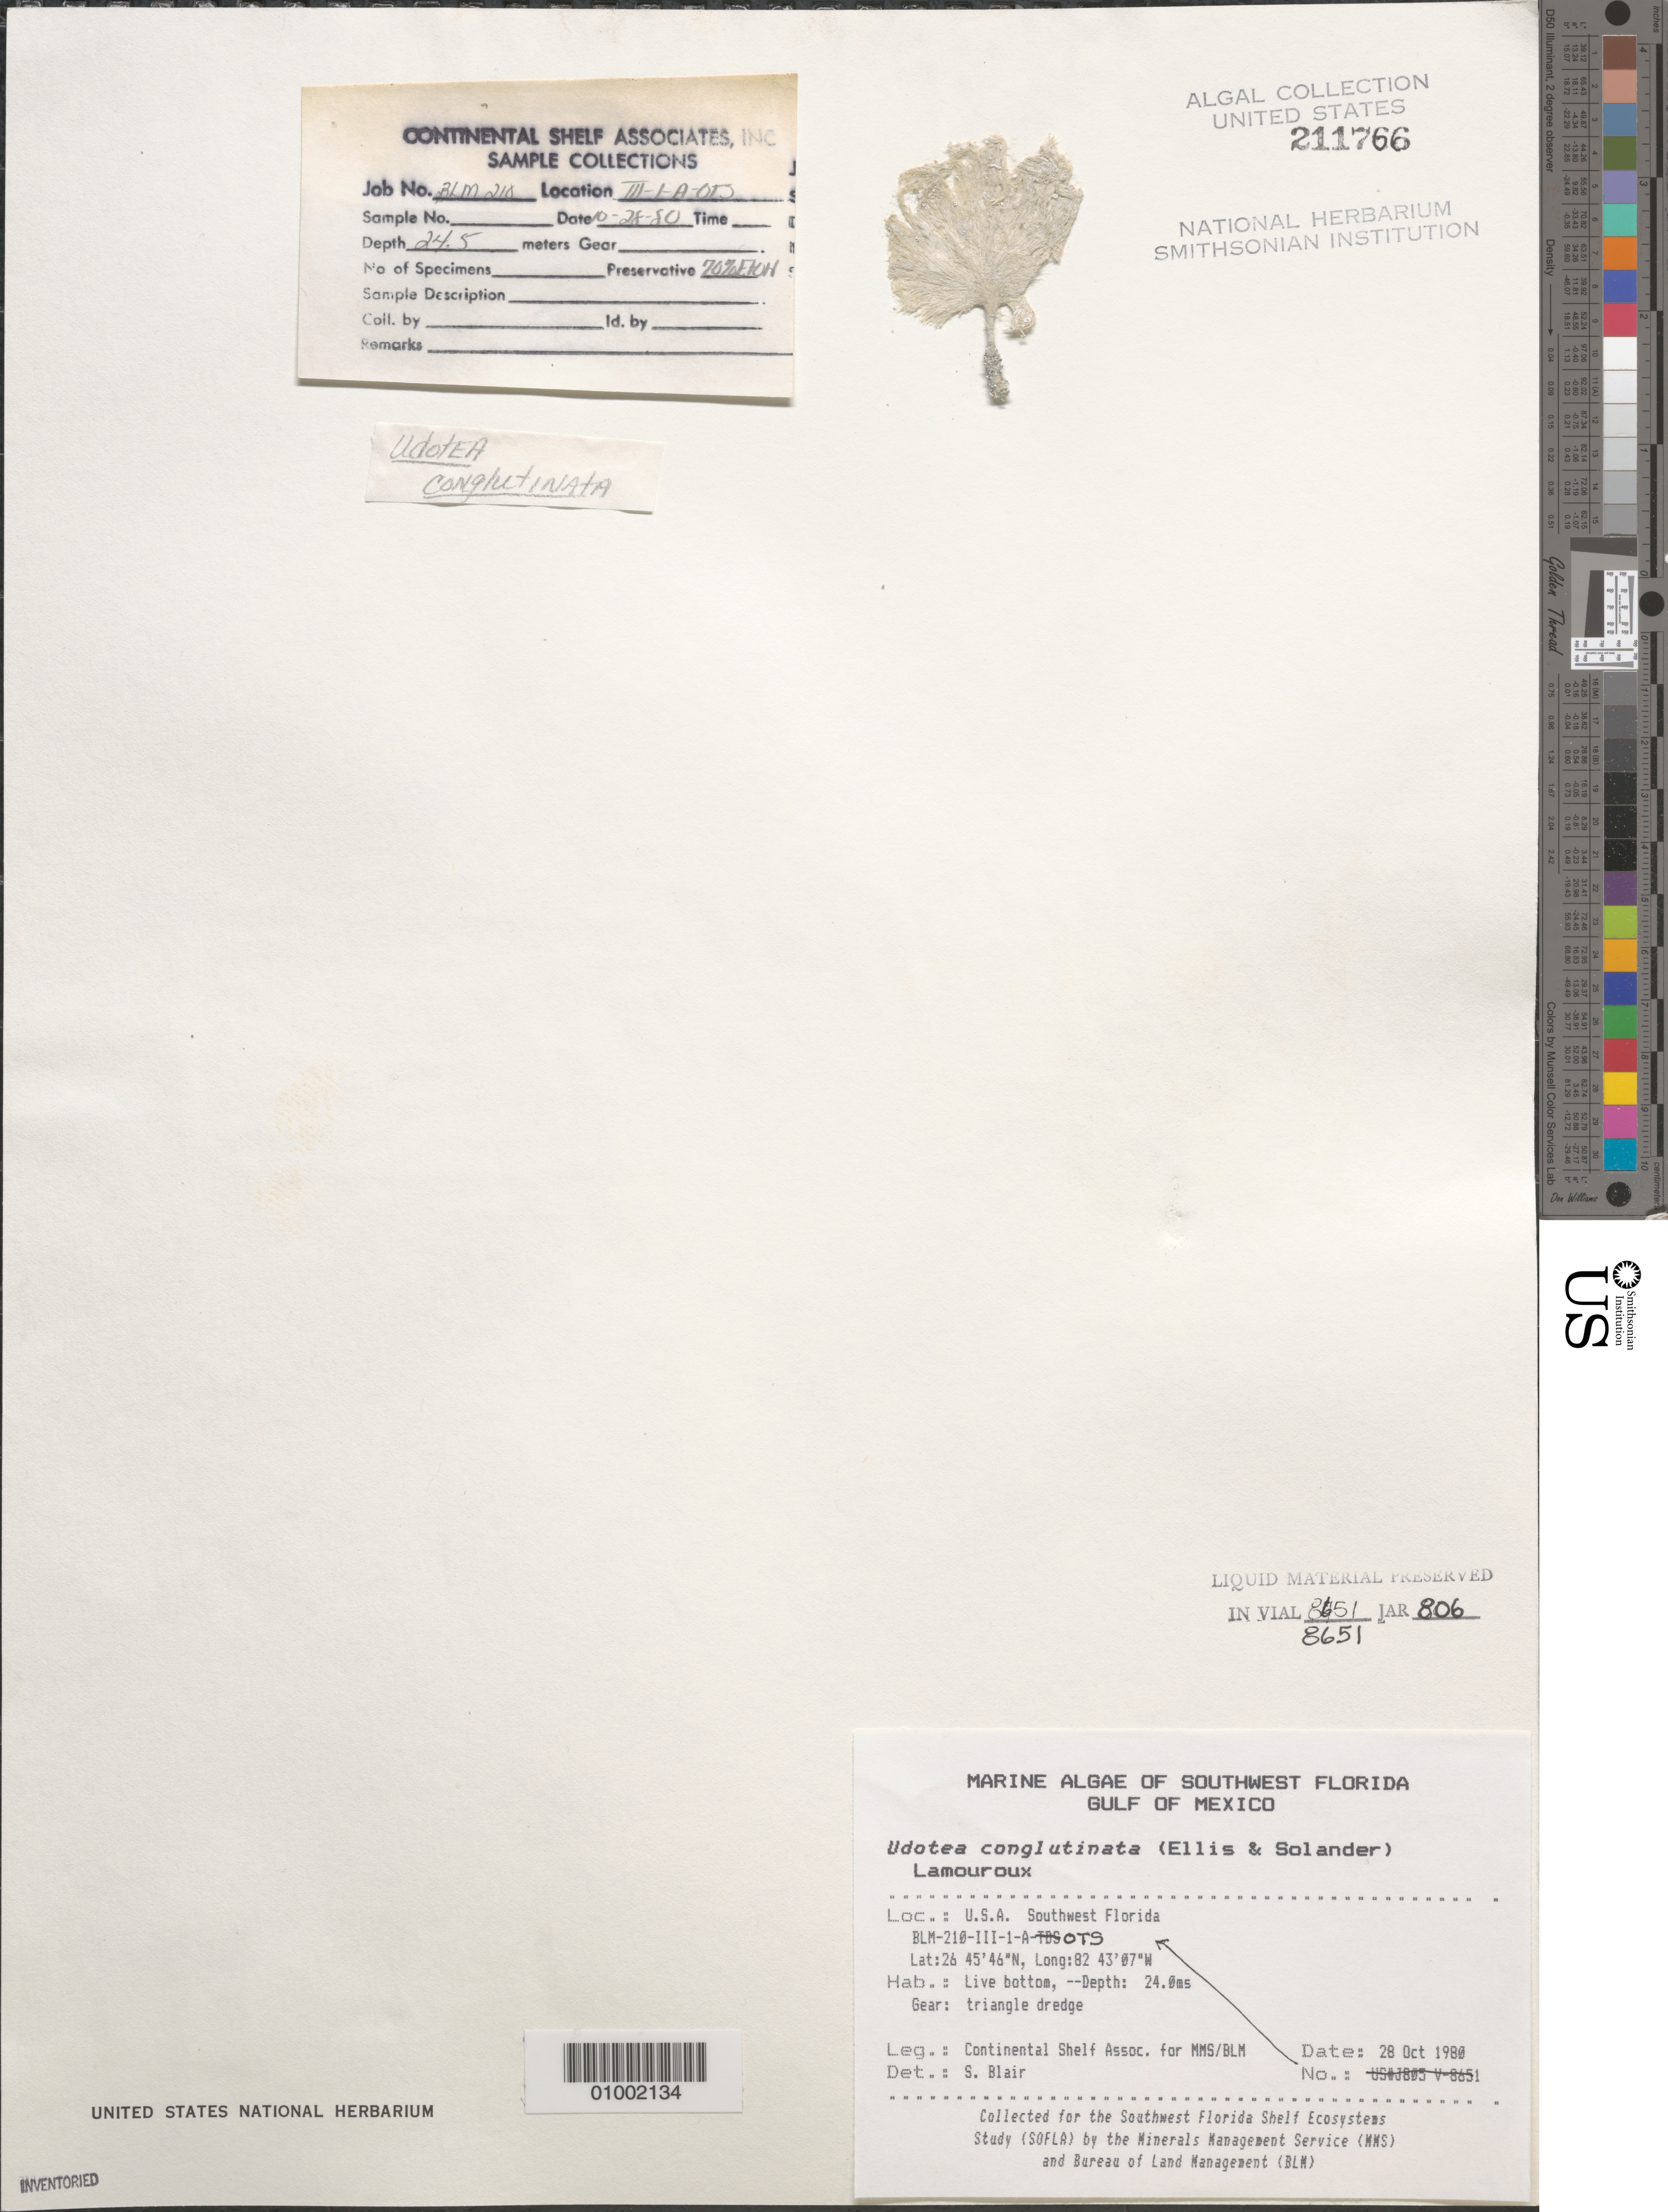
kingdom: Plantae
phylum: Chlorophyta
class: Ulvophyceae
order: Bryopsidales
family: Udoteaceae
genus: Udotea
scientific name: Udotea conglutinata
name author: (Ellis & Sol.) J.V.Lamouroux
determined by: Blair, S. M.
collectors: Continental Shelf Associates Inc.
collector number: BLM-210-III-1-A-OTS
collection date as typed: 28 Oct 1980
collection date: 1980-10-28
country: United States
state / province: Florida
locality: Gulf of Mexico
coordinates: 26 45'46"N, 82 43'07"W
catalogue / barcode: US 211766